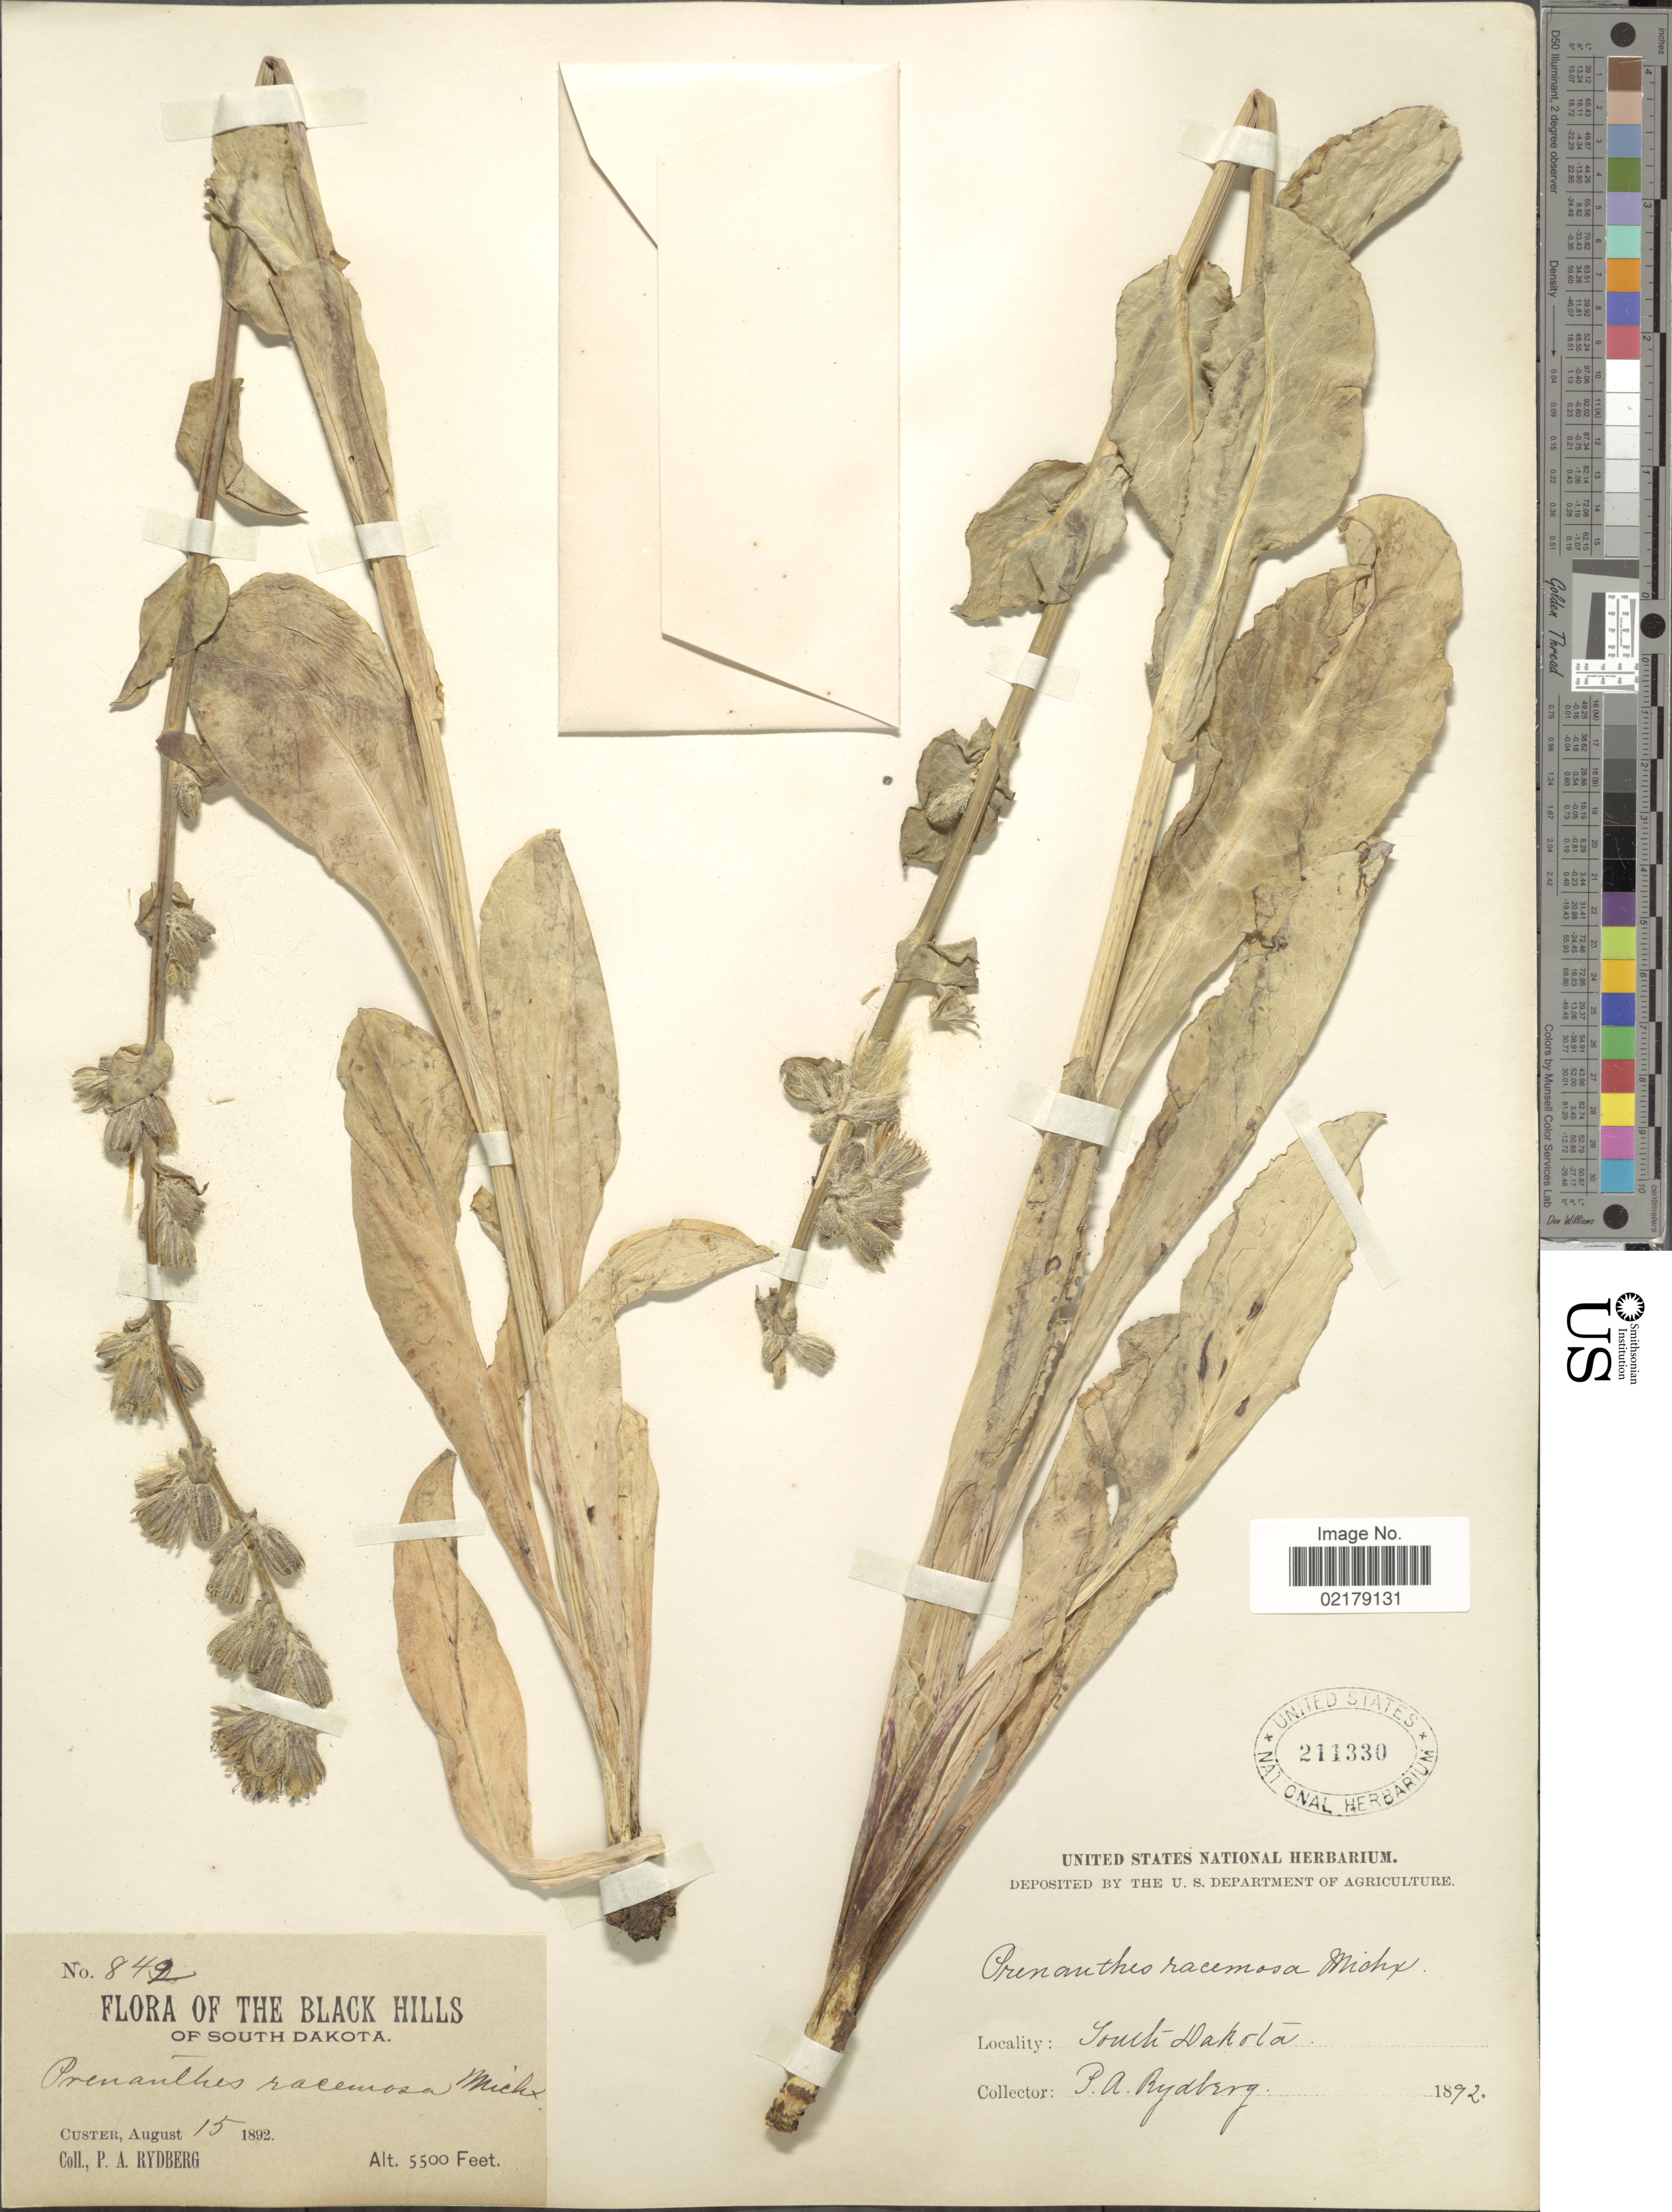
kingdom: Plantae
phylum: Tracheophyta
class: Magnoliopsida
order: Asterales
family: Asteraceae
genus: Nabalus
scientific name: Nabalus racemosus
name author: (Michx.) Hook.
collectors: P. A. Rydberg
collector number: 842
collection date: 1892-08-15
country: United States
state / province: South Dakota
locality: The Black Hills of South Dakota, Custer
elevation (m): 1676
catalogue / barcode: US 211330